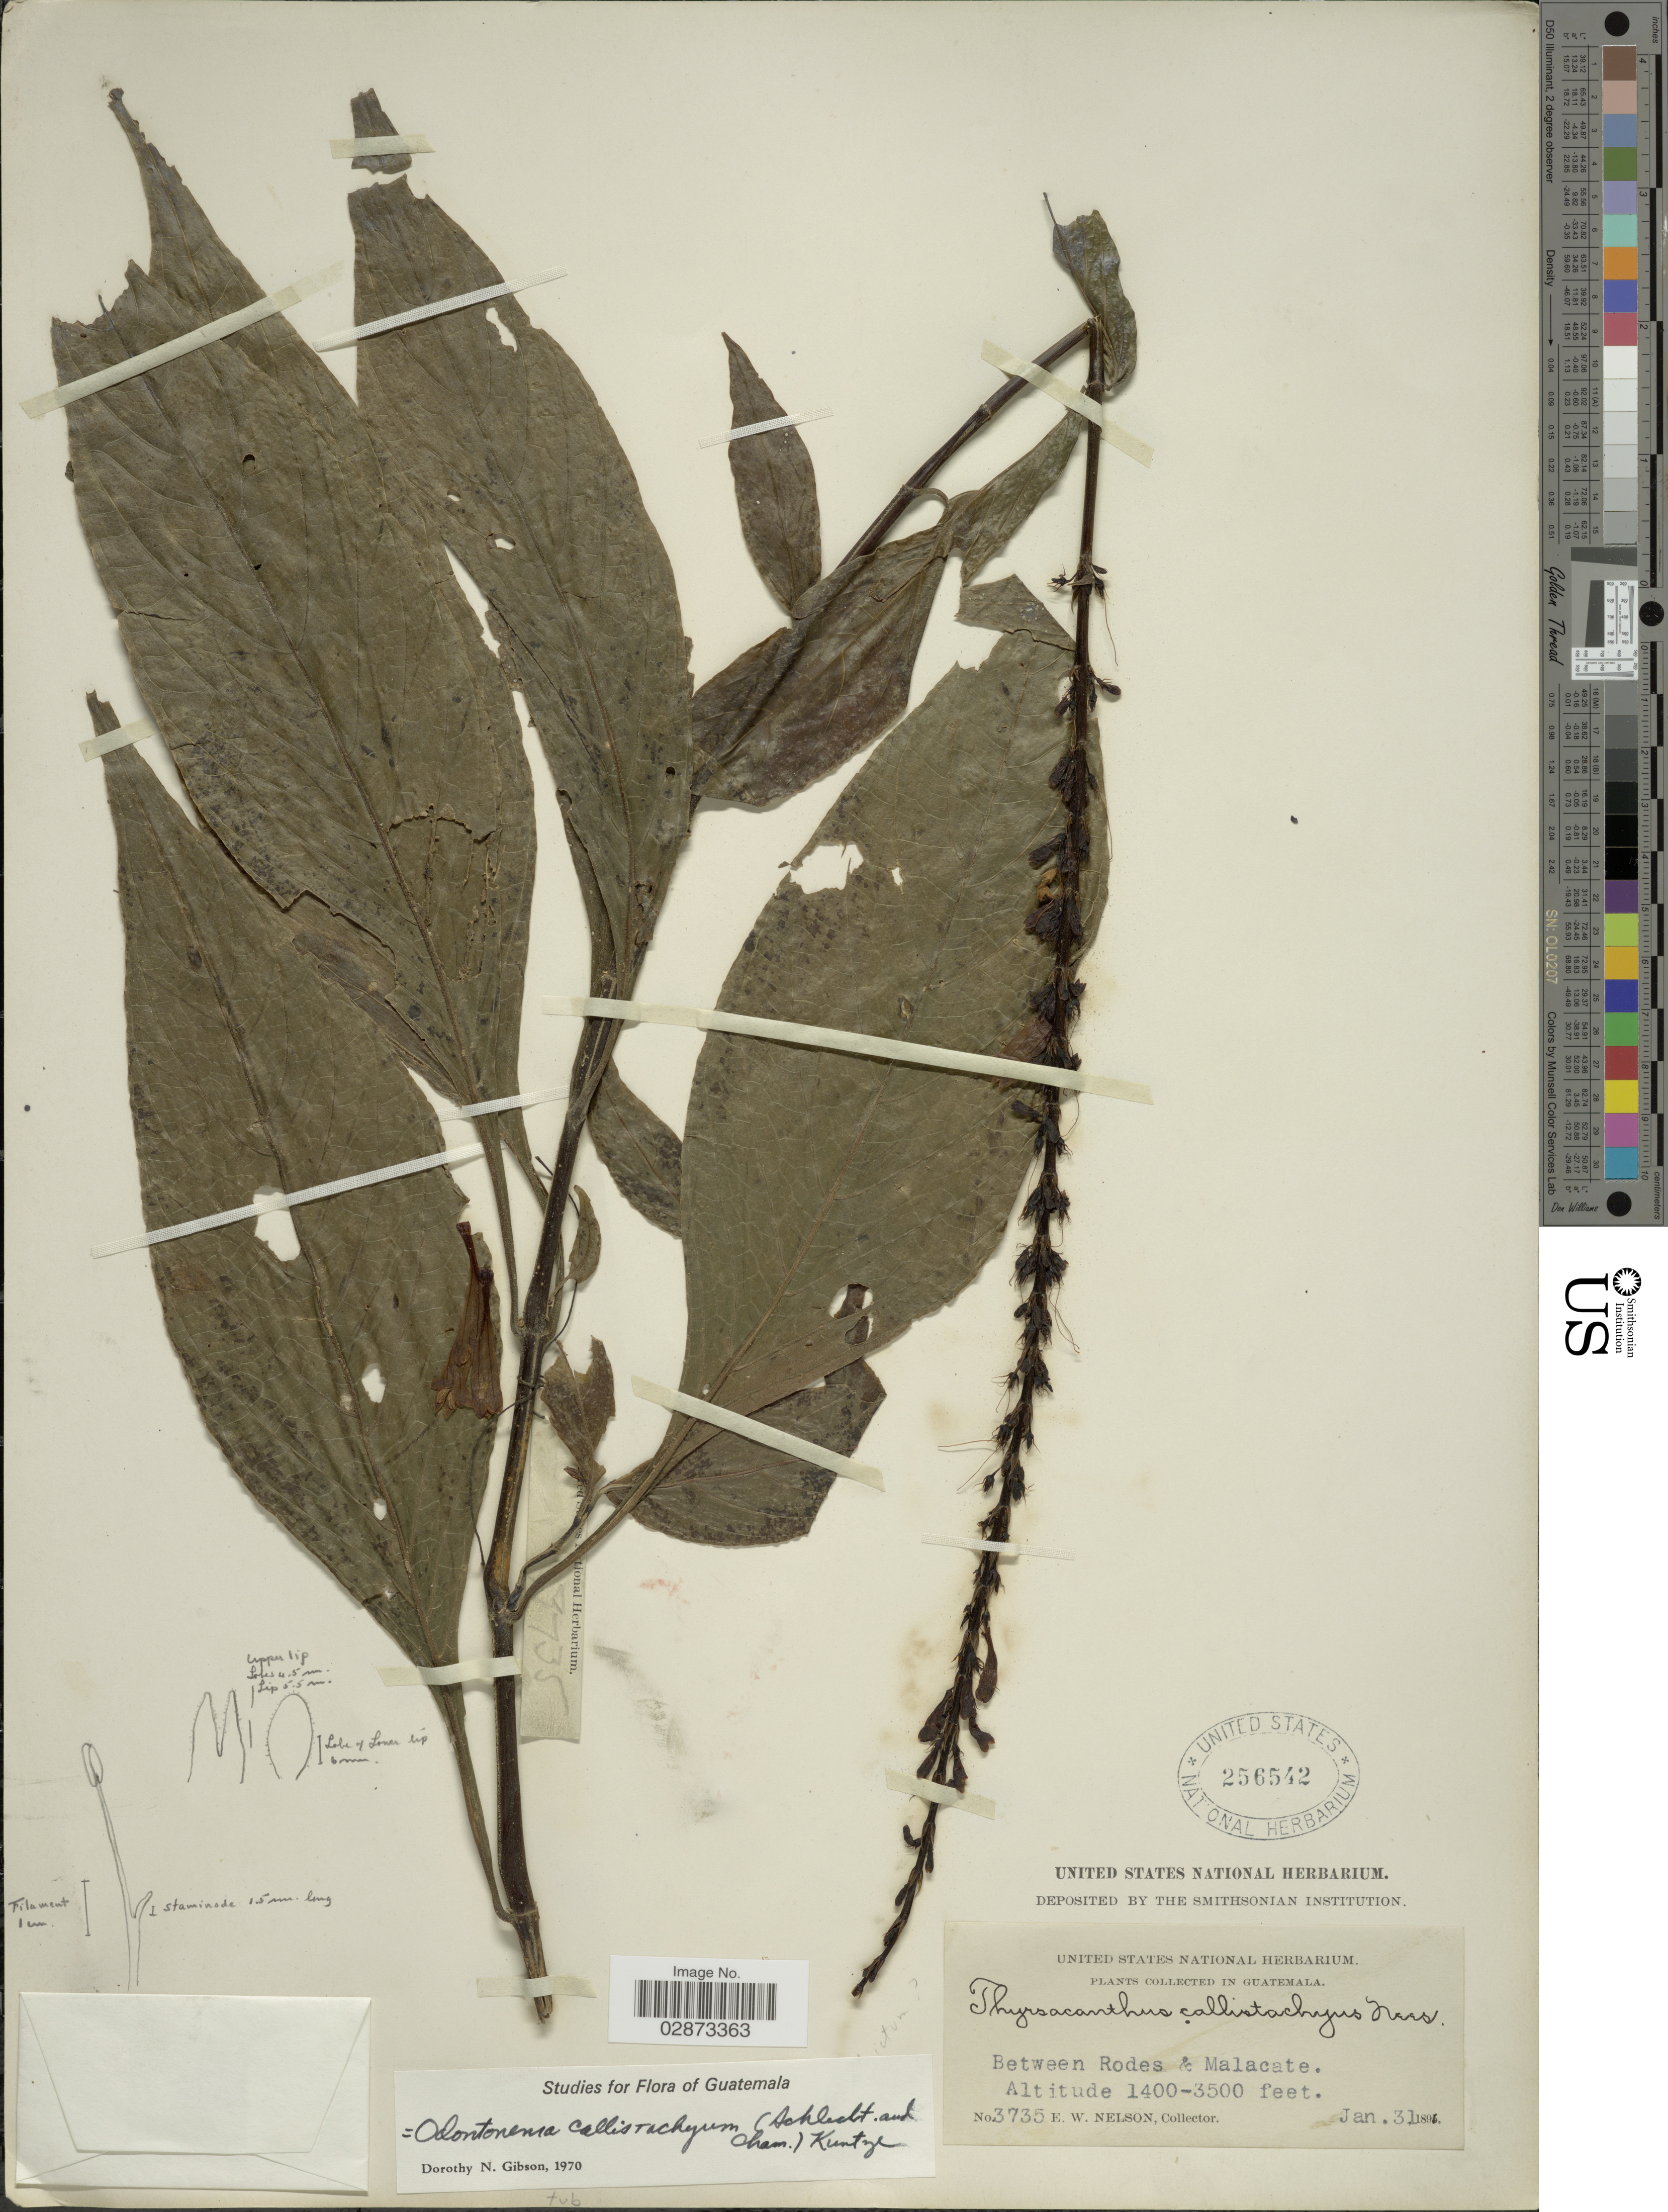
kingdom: Plantae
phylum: Tracheophyta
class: Magnoliopsida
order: Lamiales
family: Acanthaceae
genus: Odontonema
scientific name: Odontonema callistachyum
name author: (Schltdl. & Cham.) Kuntze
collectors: E. W. Nelson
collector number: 3735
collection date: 1891-01-31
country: Guatemala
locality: Between Rodes & Malacate.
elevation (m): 427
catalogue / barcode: US 256542